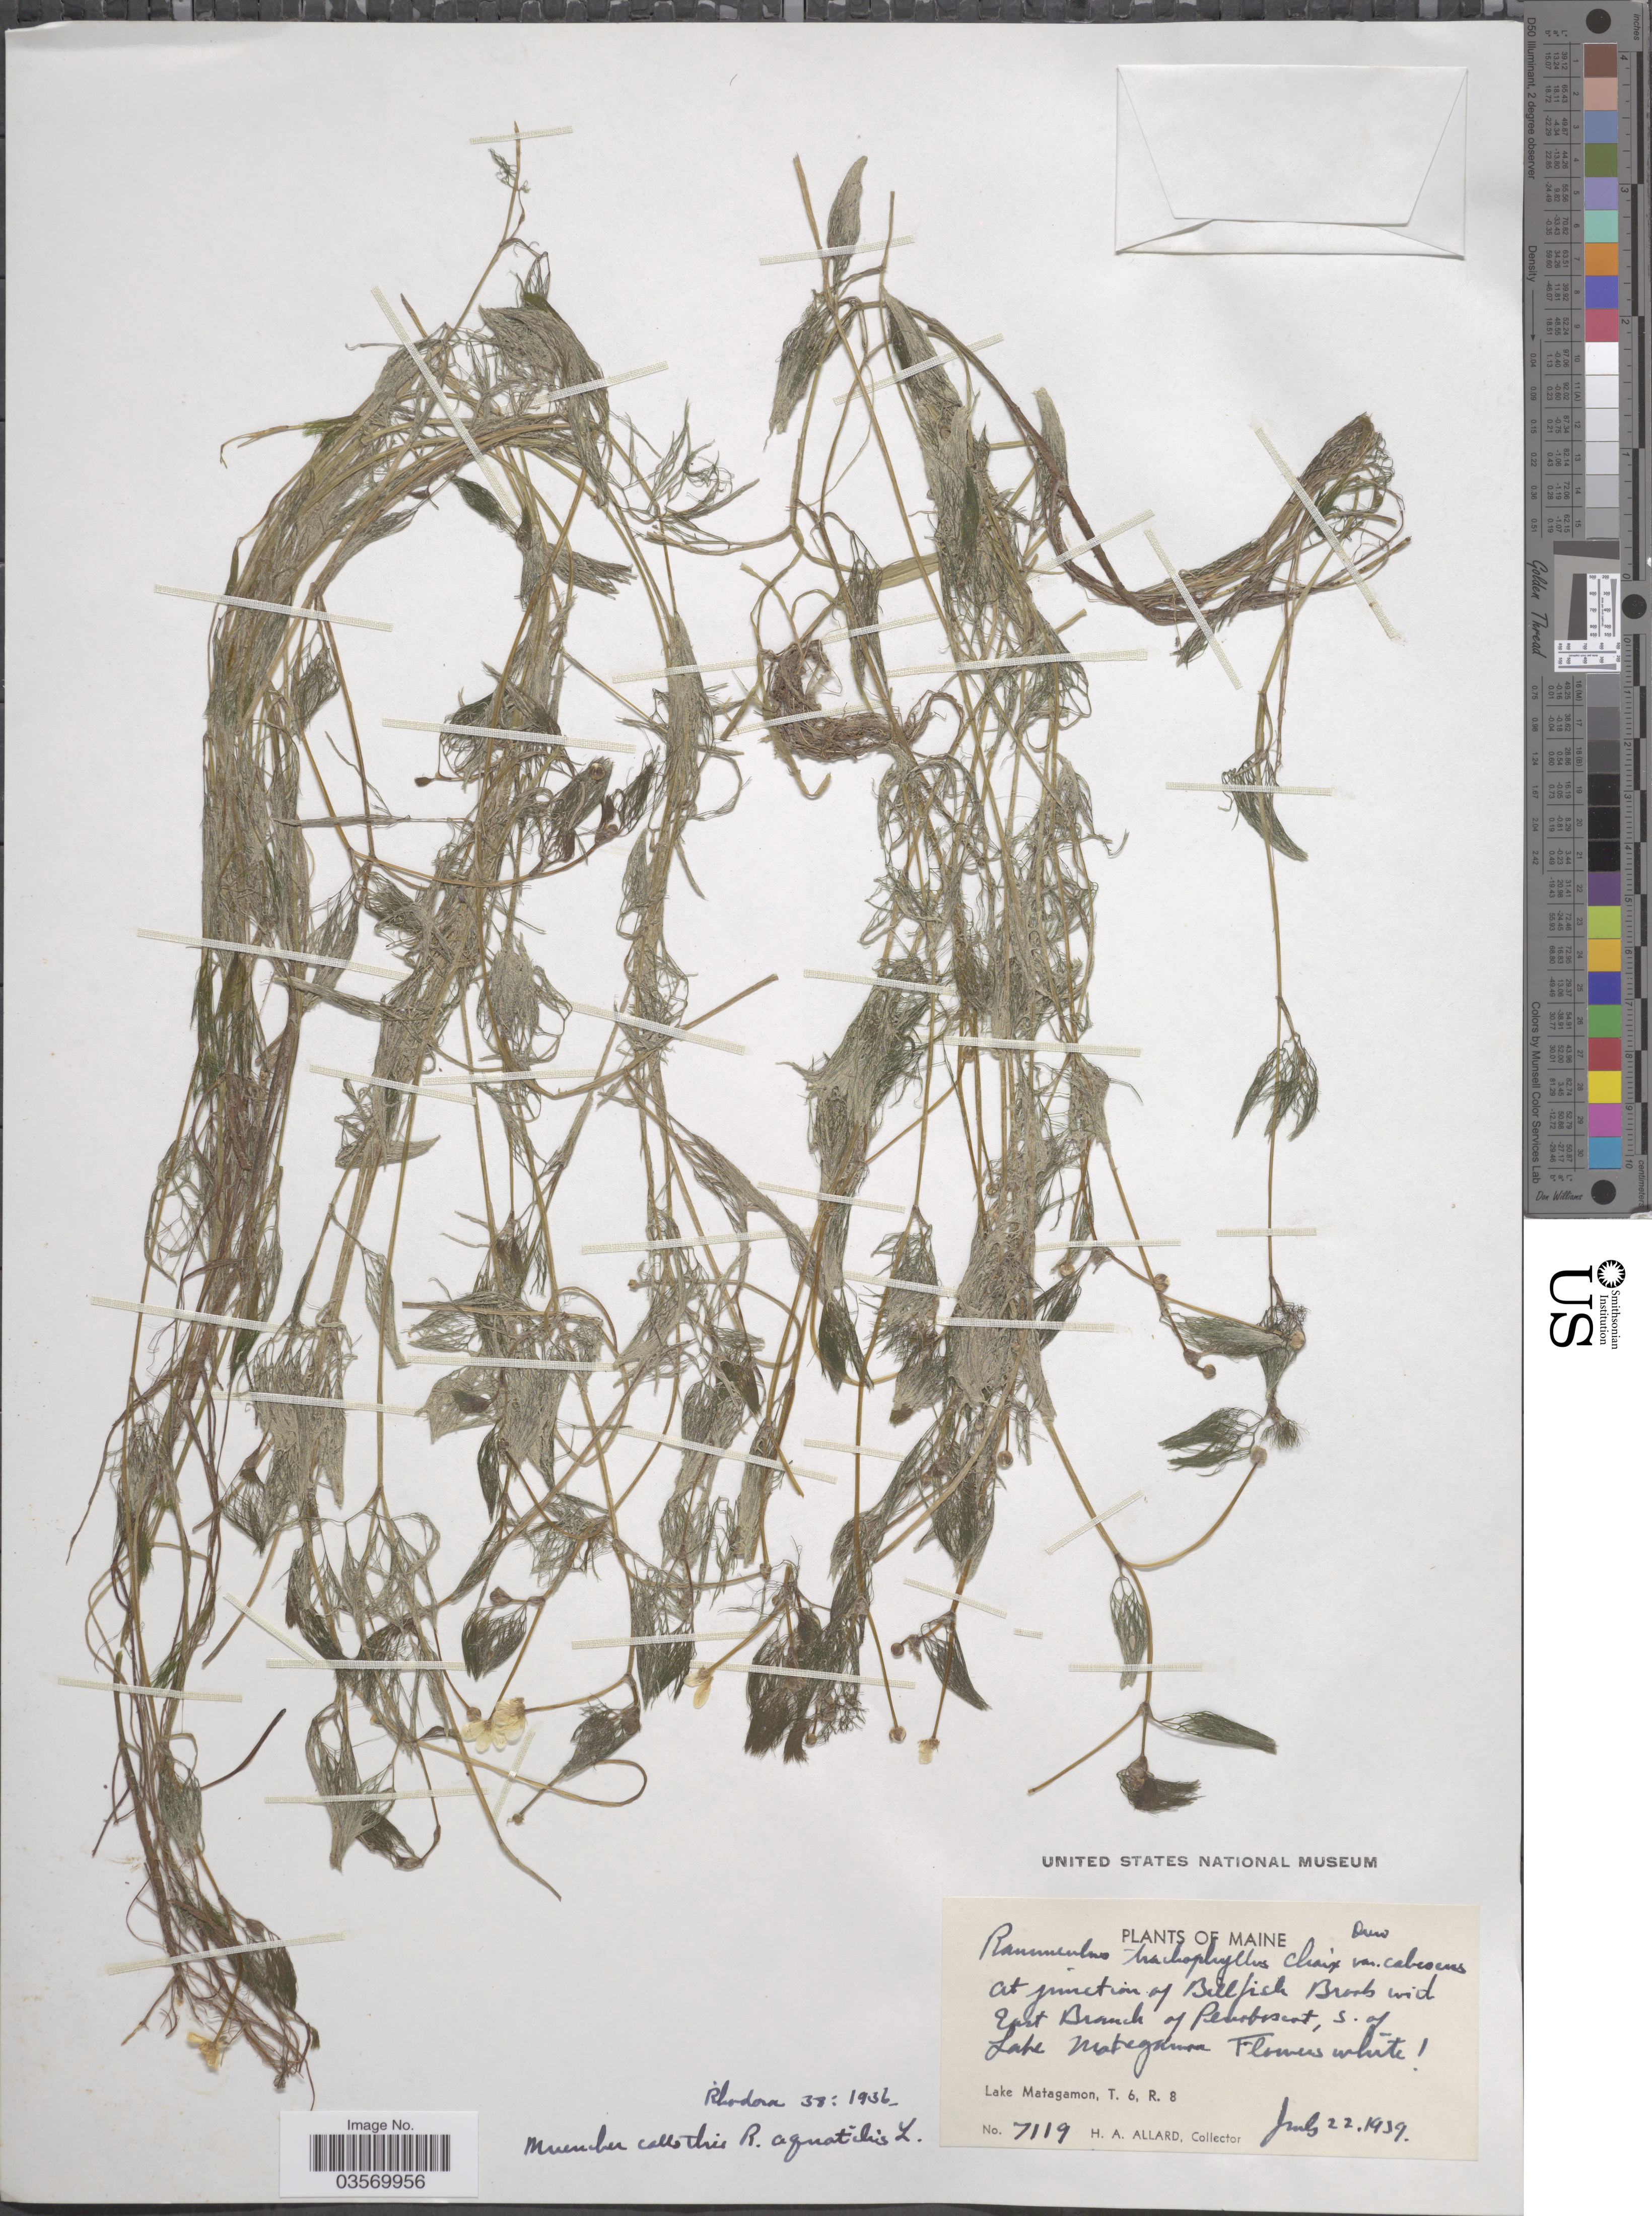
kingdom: Plantae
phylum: Tracheophyta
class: Magnoliopsida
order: Ranunculales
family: Ranunculaceae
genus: Ranunculus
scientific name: Ranunculus trichophyllus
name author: Chaix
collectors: H. A. Allard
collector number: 7119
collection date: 1939-07-22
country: United States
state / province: Maine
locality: At junction of Billfish Brook with East Branch of Penobscot, S. of Lake Matagamon. Lake Matagamon, T. 6, R. 8.